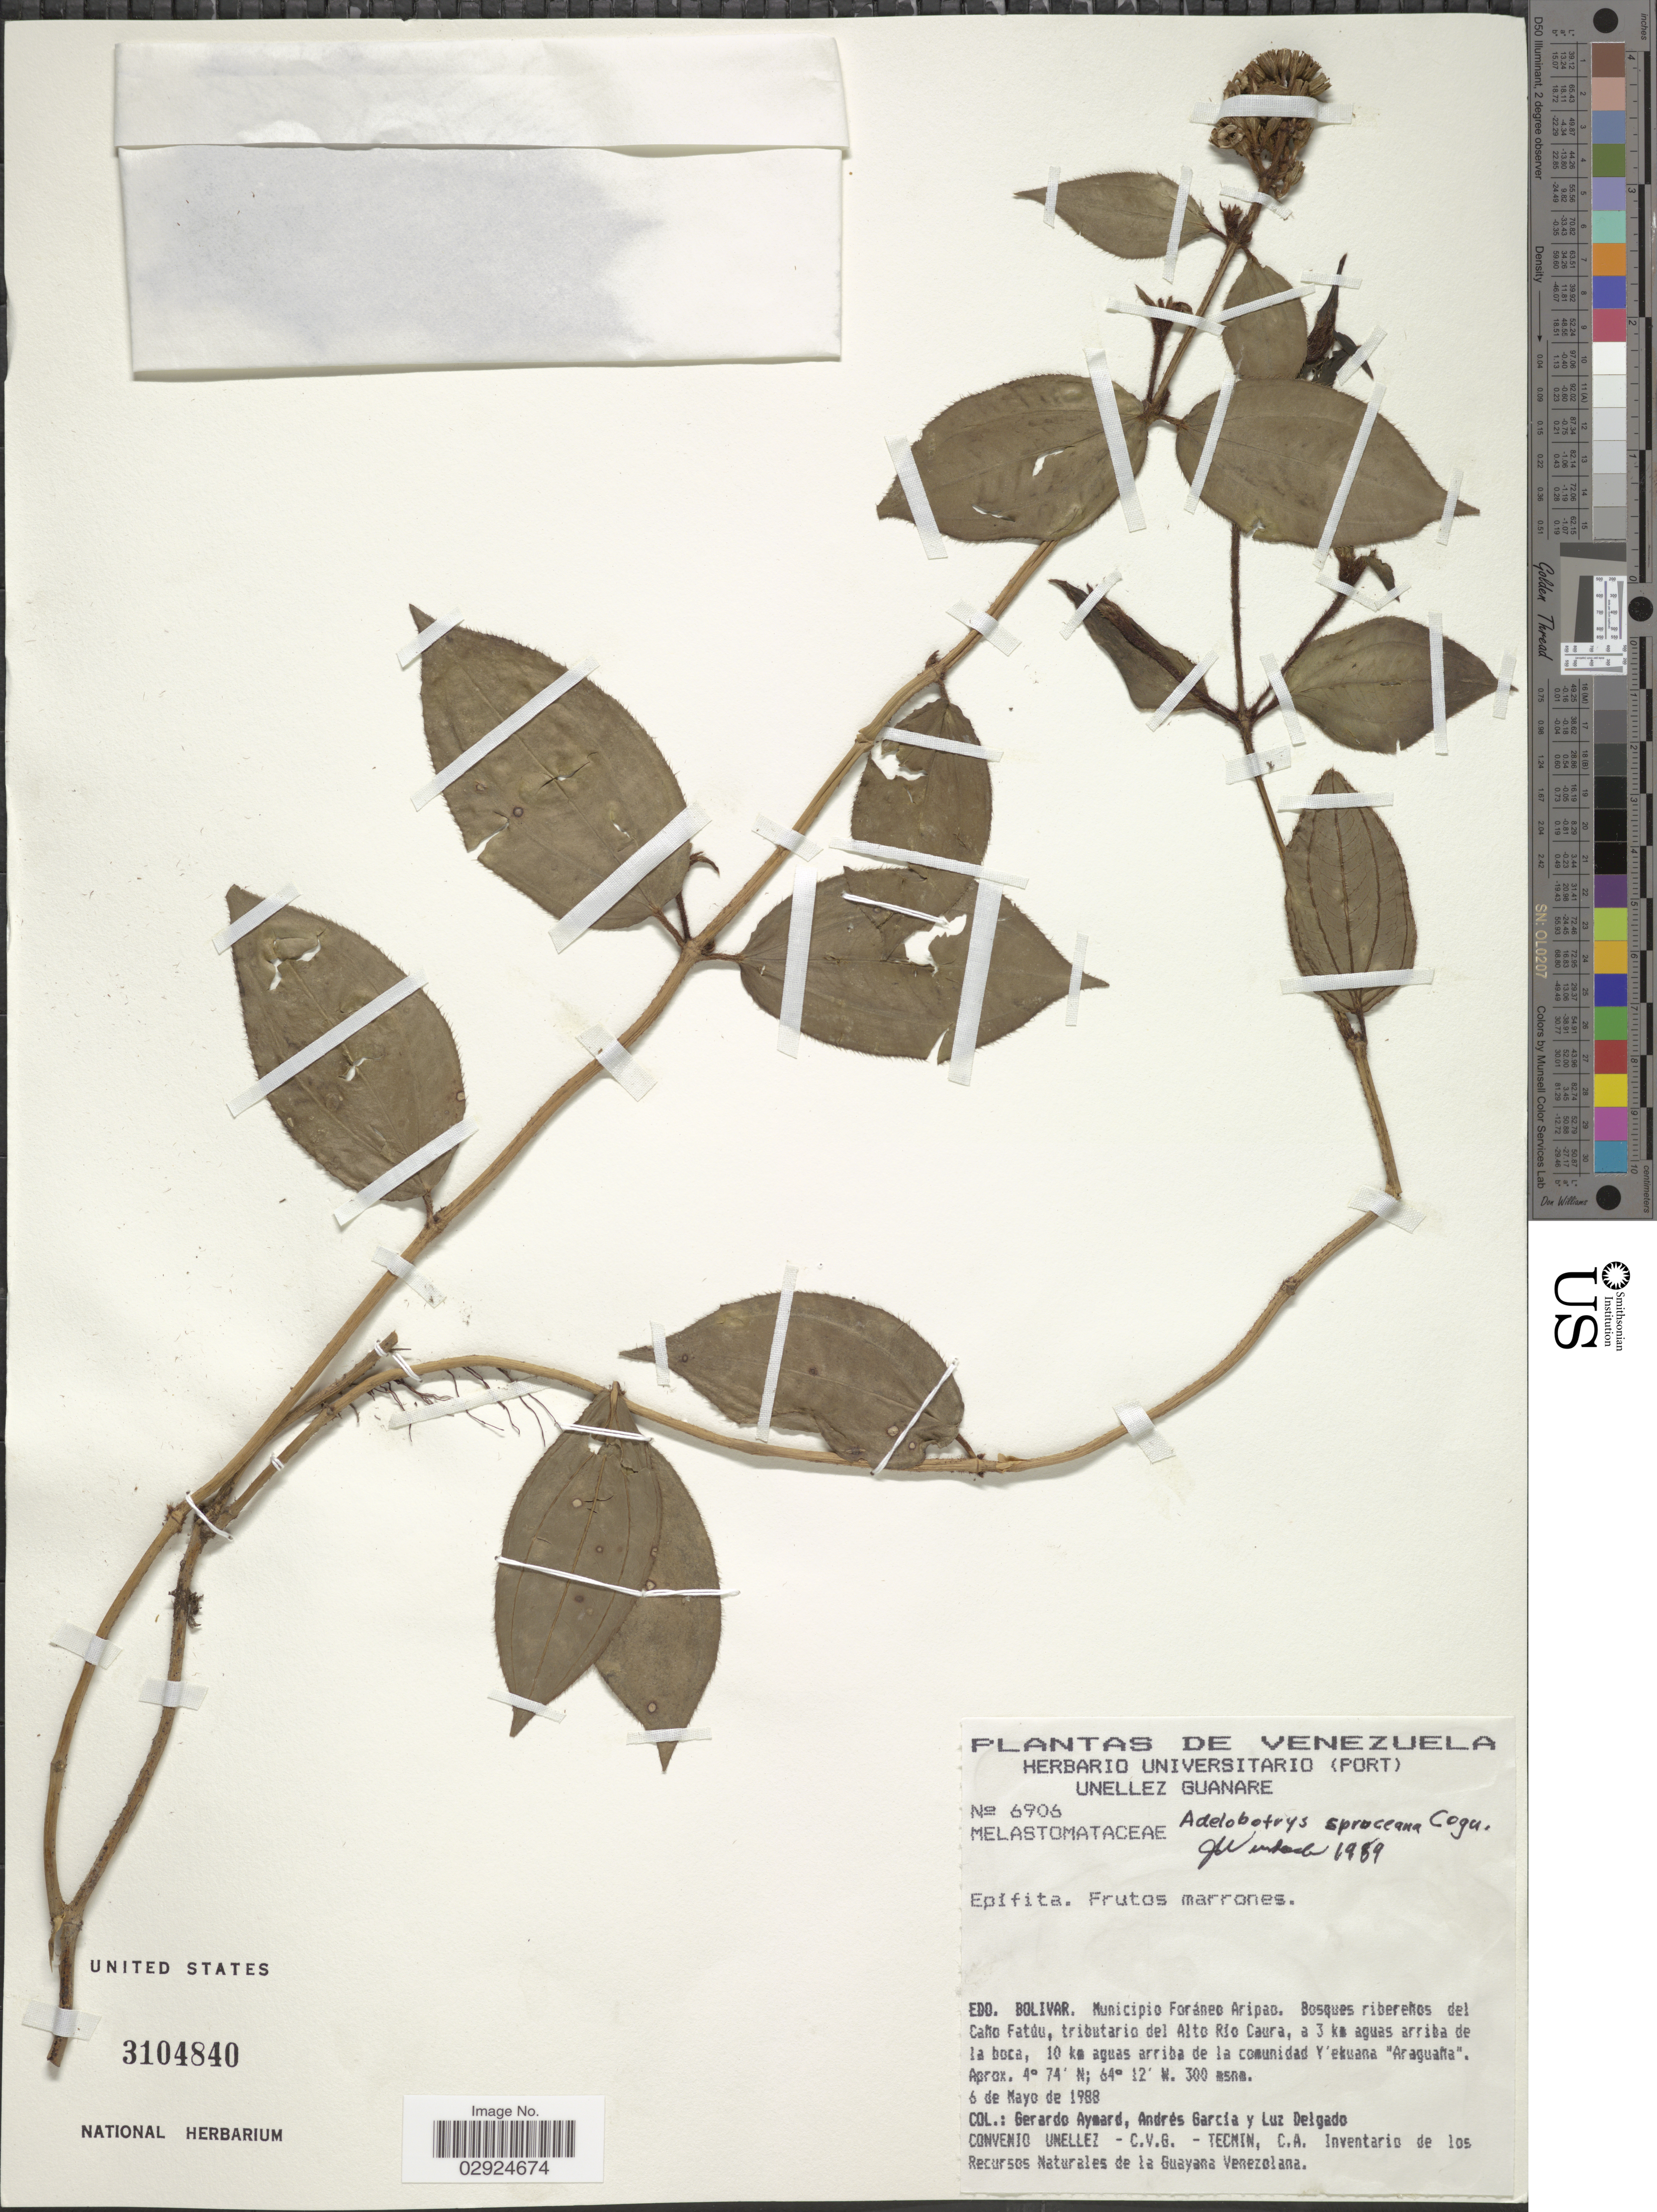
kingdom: Plantae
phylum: Tracheophyta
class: Magnoliopsida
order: Myrtales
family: Melastomataceae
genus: Adelobotrys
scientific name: Adelobotrys spruceana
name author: Cogn.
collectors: G. A. Aymard, A. García & L. Delgado V.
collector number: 6906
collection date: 1988-05-06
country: Venezuela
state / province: Bolivar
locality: Edo. Bolivar. Municipio Foráneo Aripao. Bosques ribereños del Caño Fatúu [interpreted], tributario del Alto Rio Caura, a 3 km aguas arriba de la boca, 10 km aguas arriba de la comunidad Y'ekuana "Araguaña".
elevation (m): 300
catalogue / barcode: US 3104840